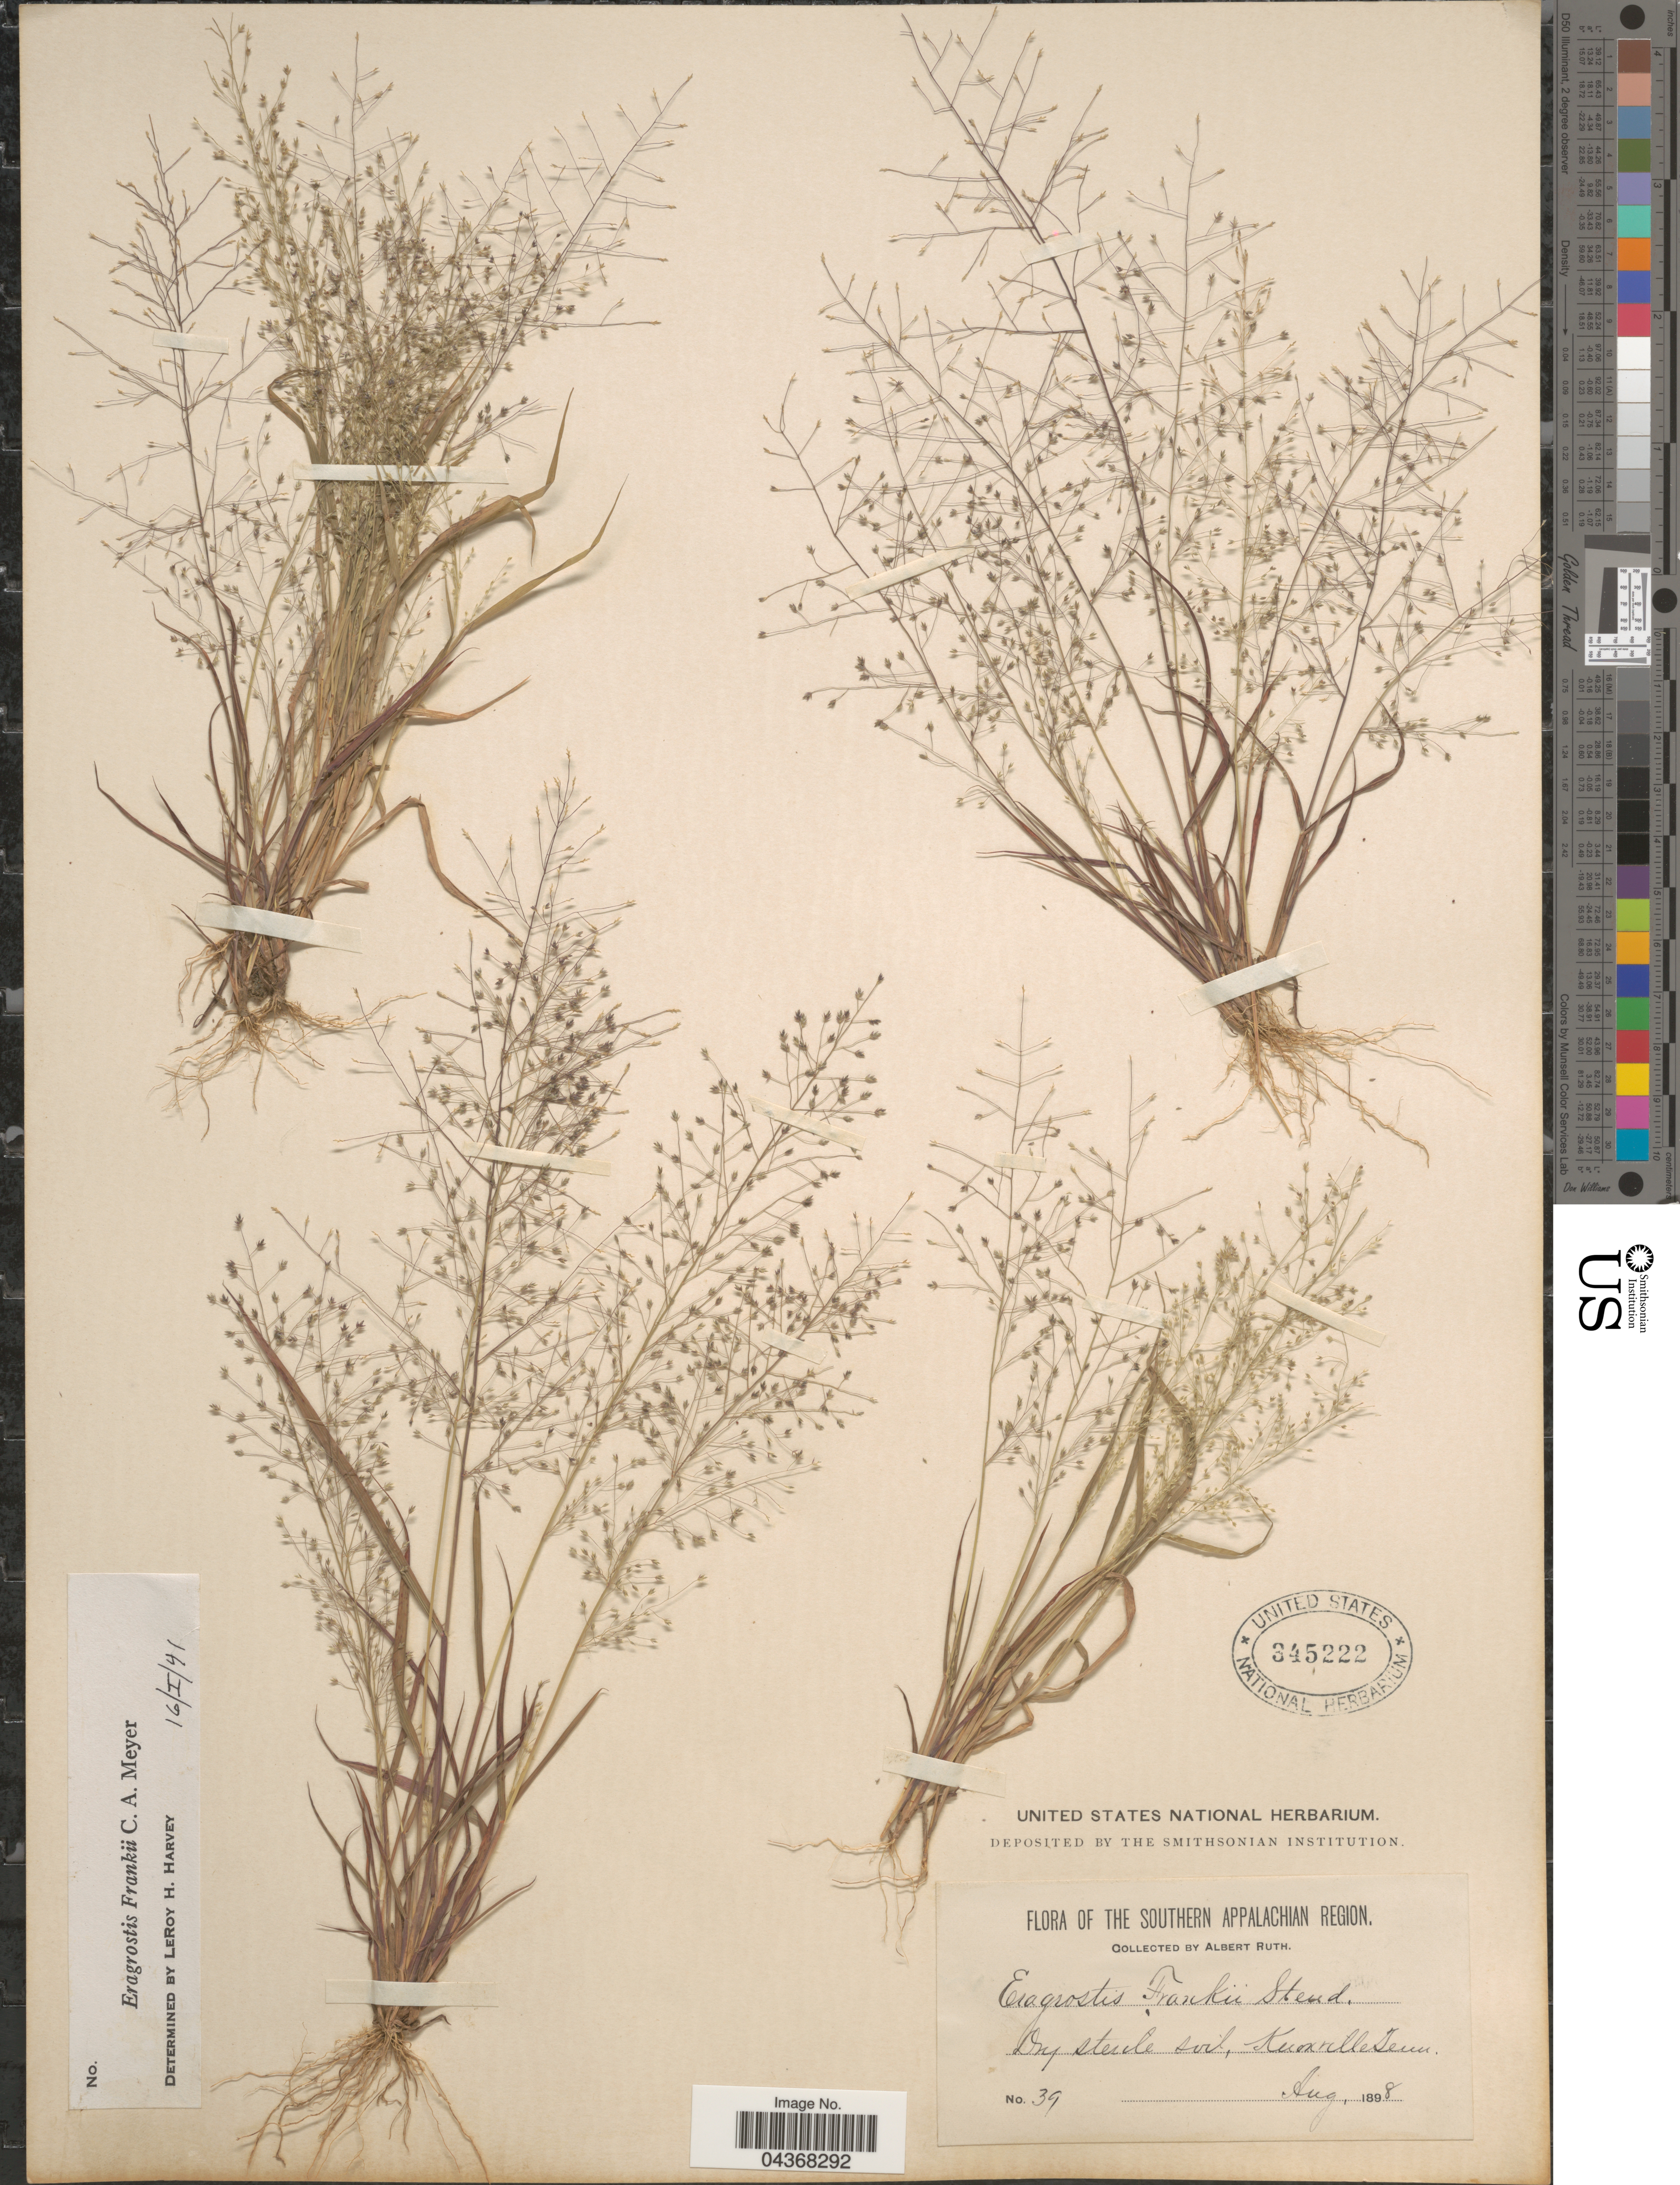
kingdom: Plantae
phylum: Tracheophyta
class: Liliopsida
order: Poales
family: Poaceae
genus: Eragrostis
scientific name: Eragrostis frankii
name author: C.A. Mey. ex Steud.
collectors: A. Ruth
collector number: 39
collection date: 1898-08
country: United States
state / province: Tennessee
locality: Southern Appalachian Region. Dry sterile soil, Knoxville.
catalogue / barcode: US 345222